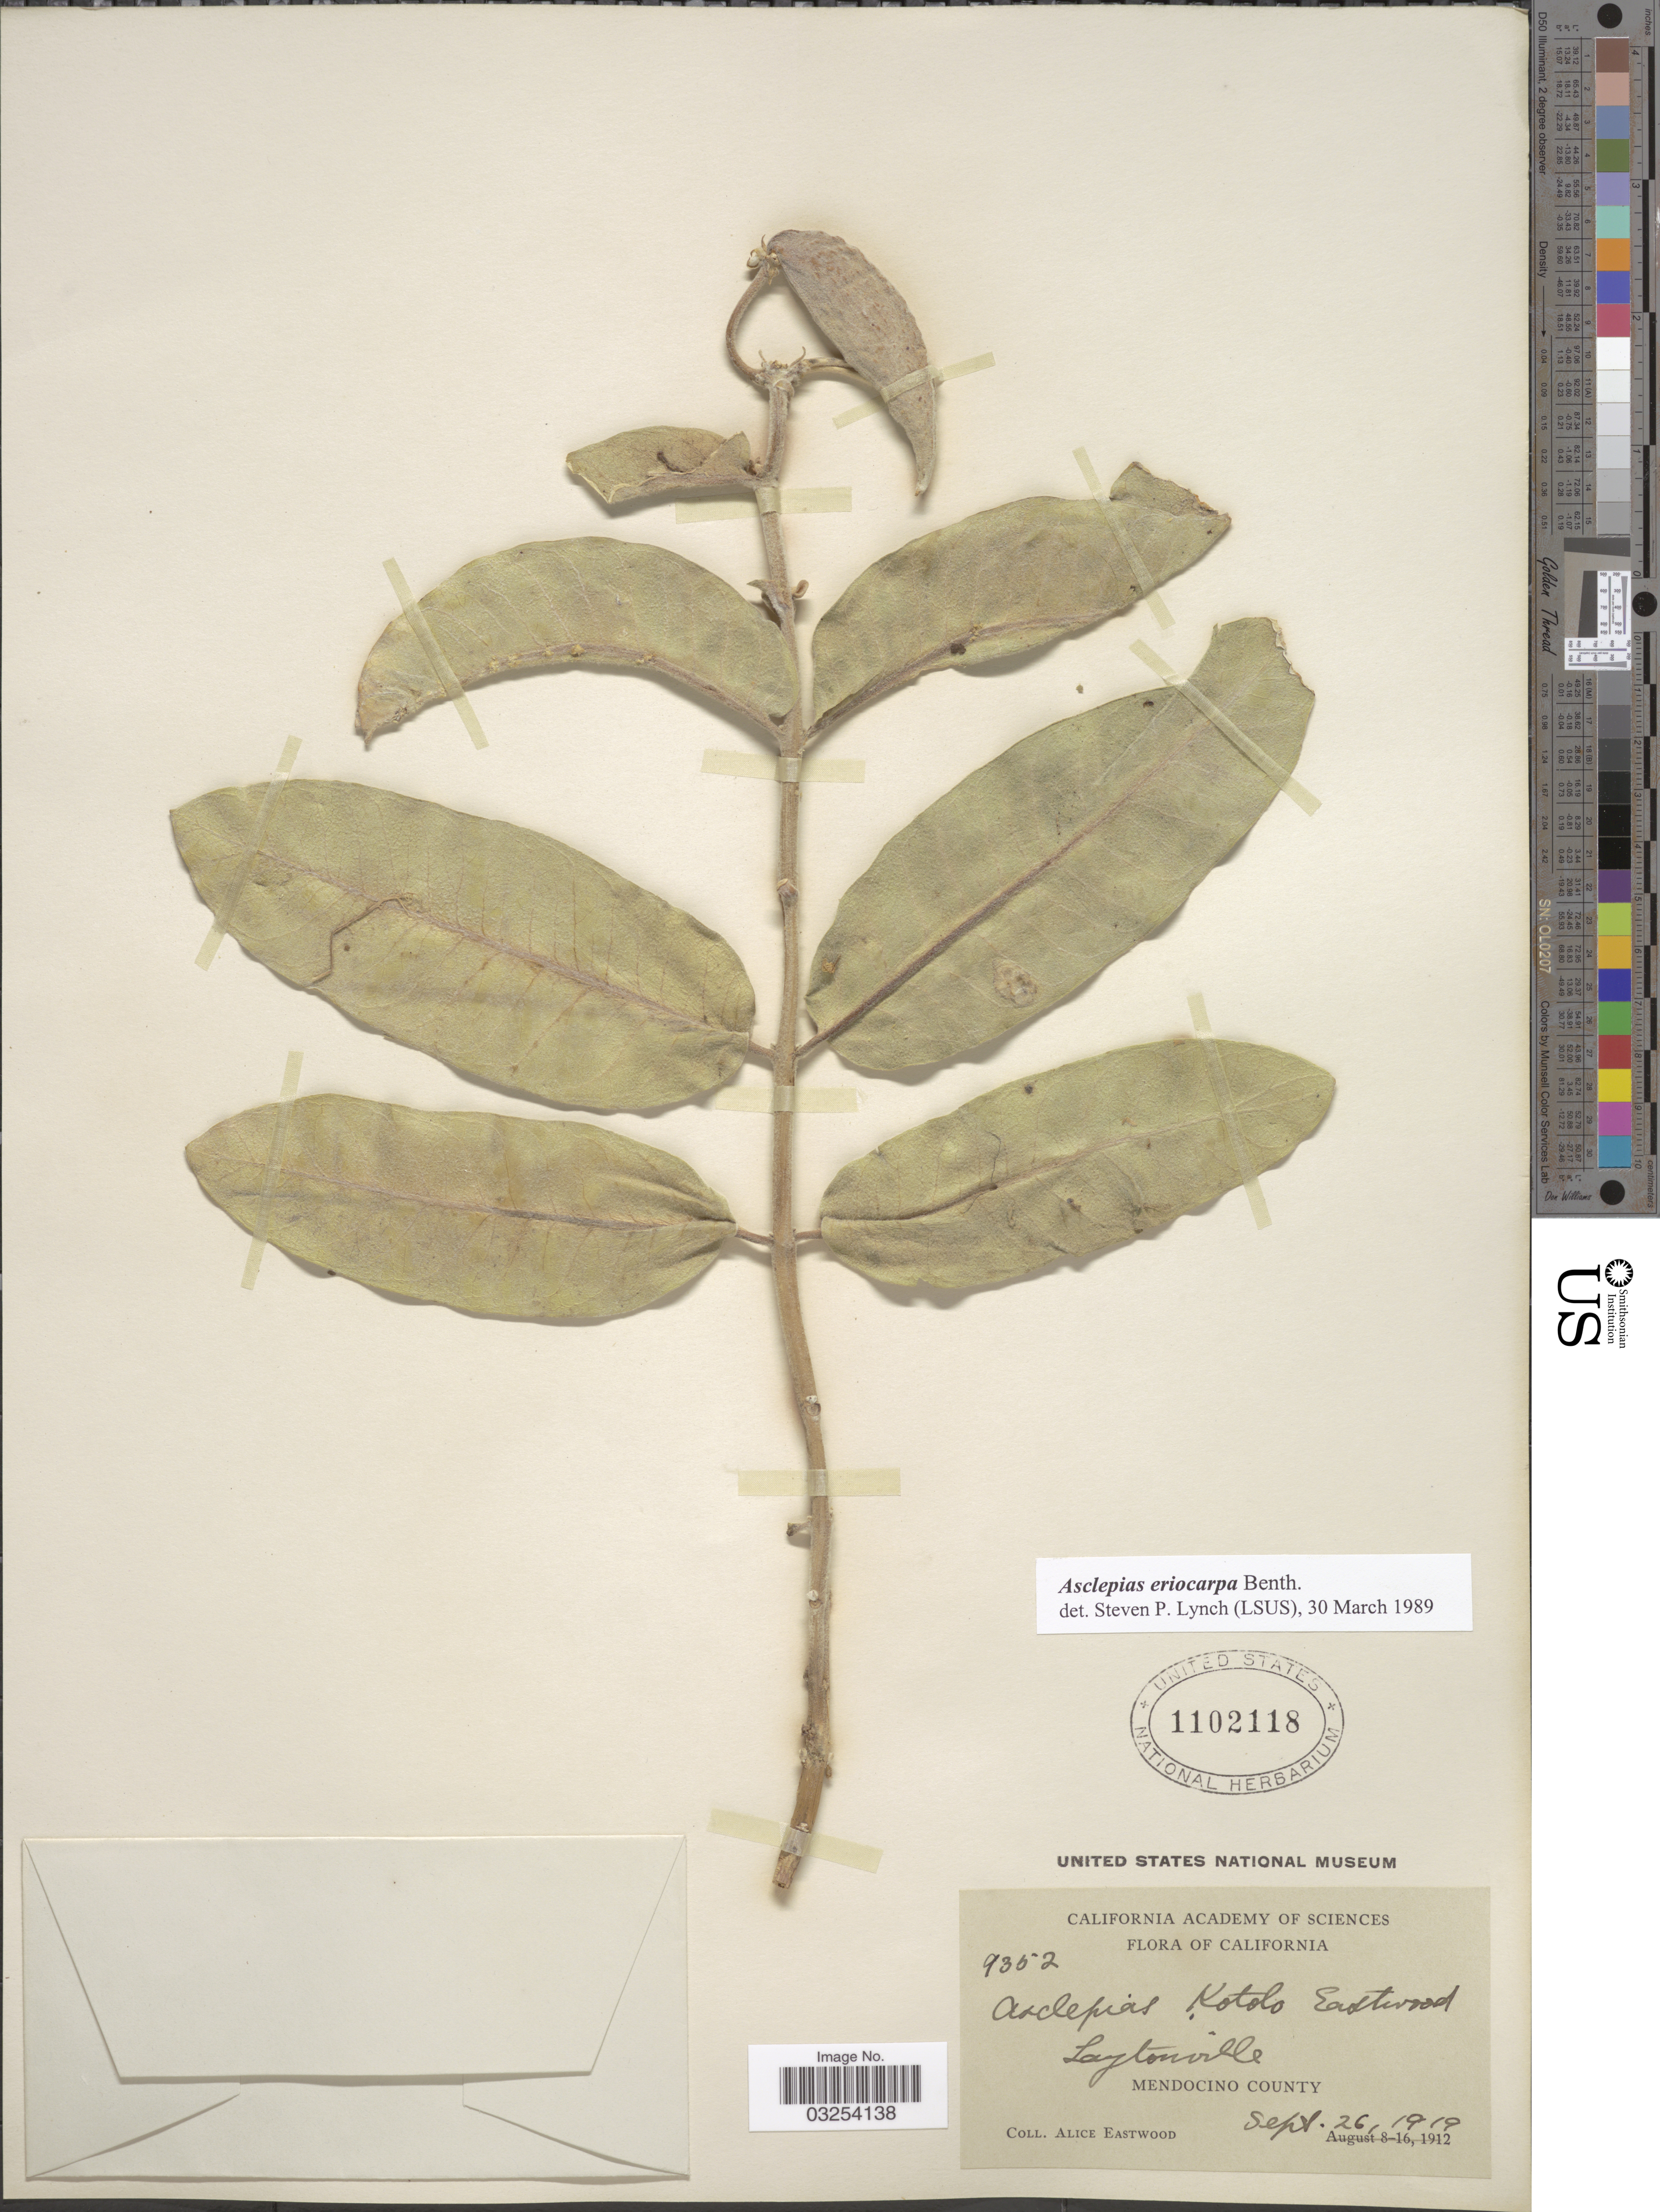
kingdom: Plantae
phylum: Tracheophyta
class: Magnoliopsida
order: Gentianales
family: Apocynaceae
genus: Asclepias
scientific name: Asclepias eriocarpa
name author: Benth.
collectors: A. Eastwood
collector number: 9352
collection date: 1919-09-26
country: United States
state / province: California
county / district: Mendocino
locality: Laytonville Mendocino County.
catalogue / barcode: US 1102118